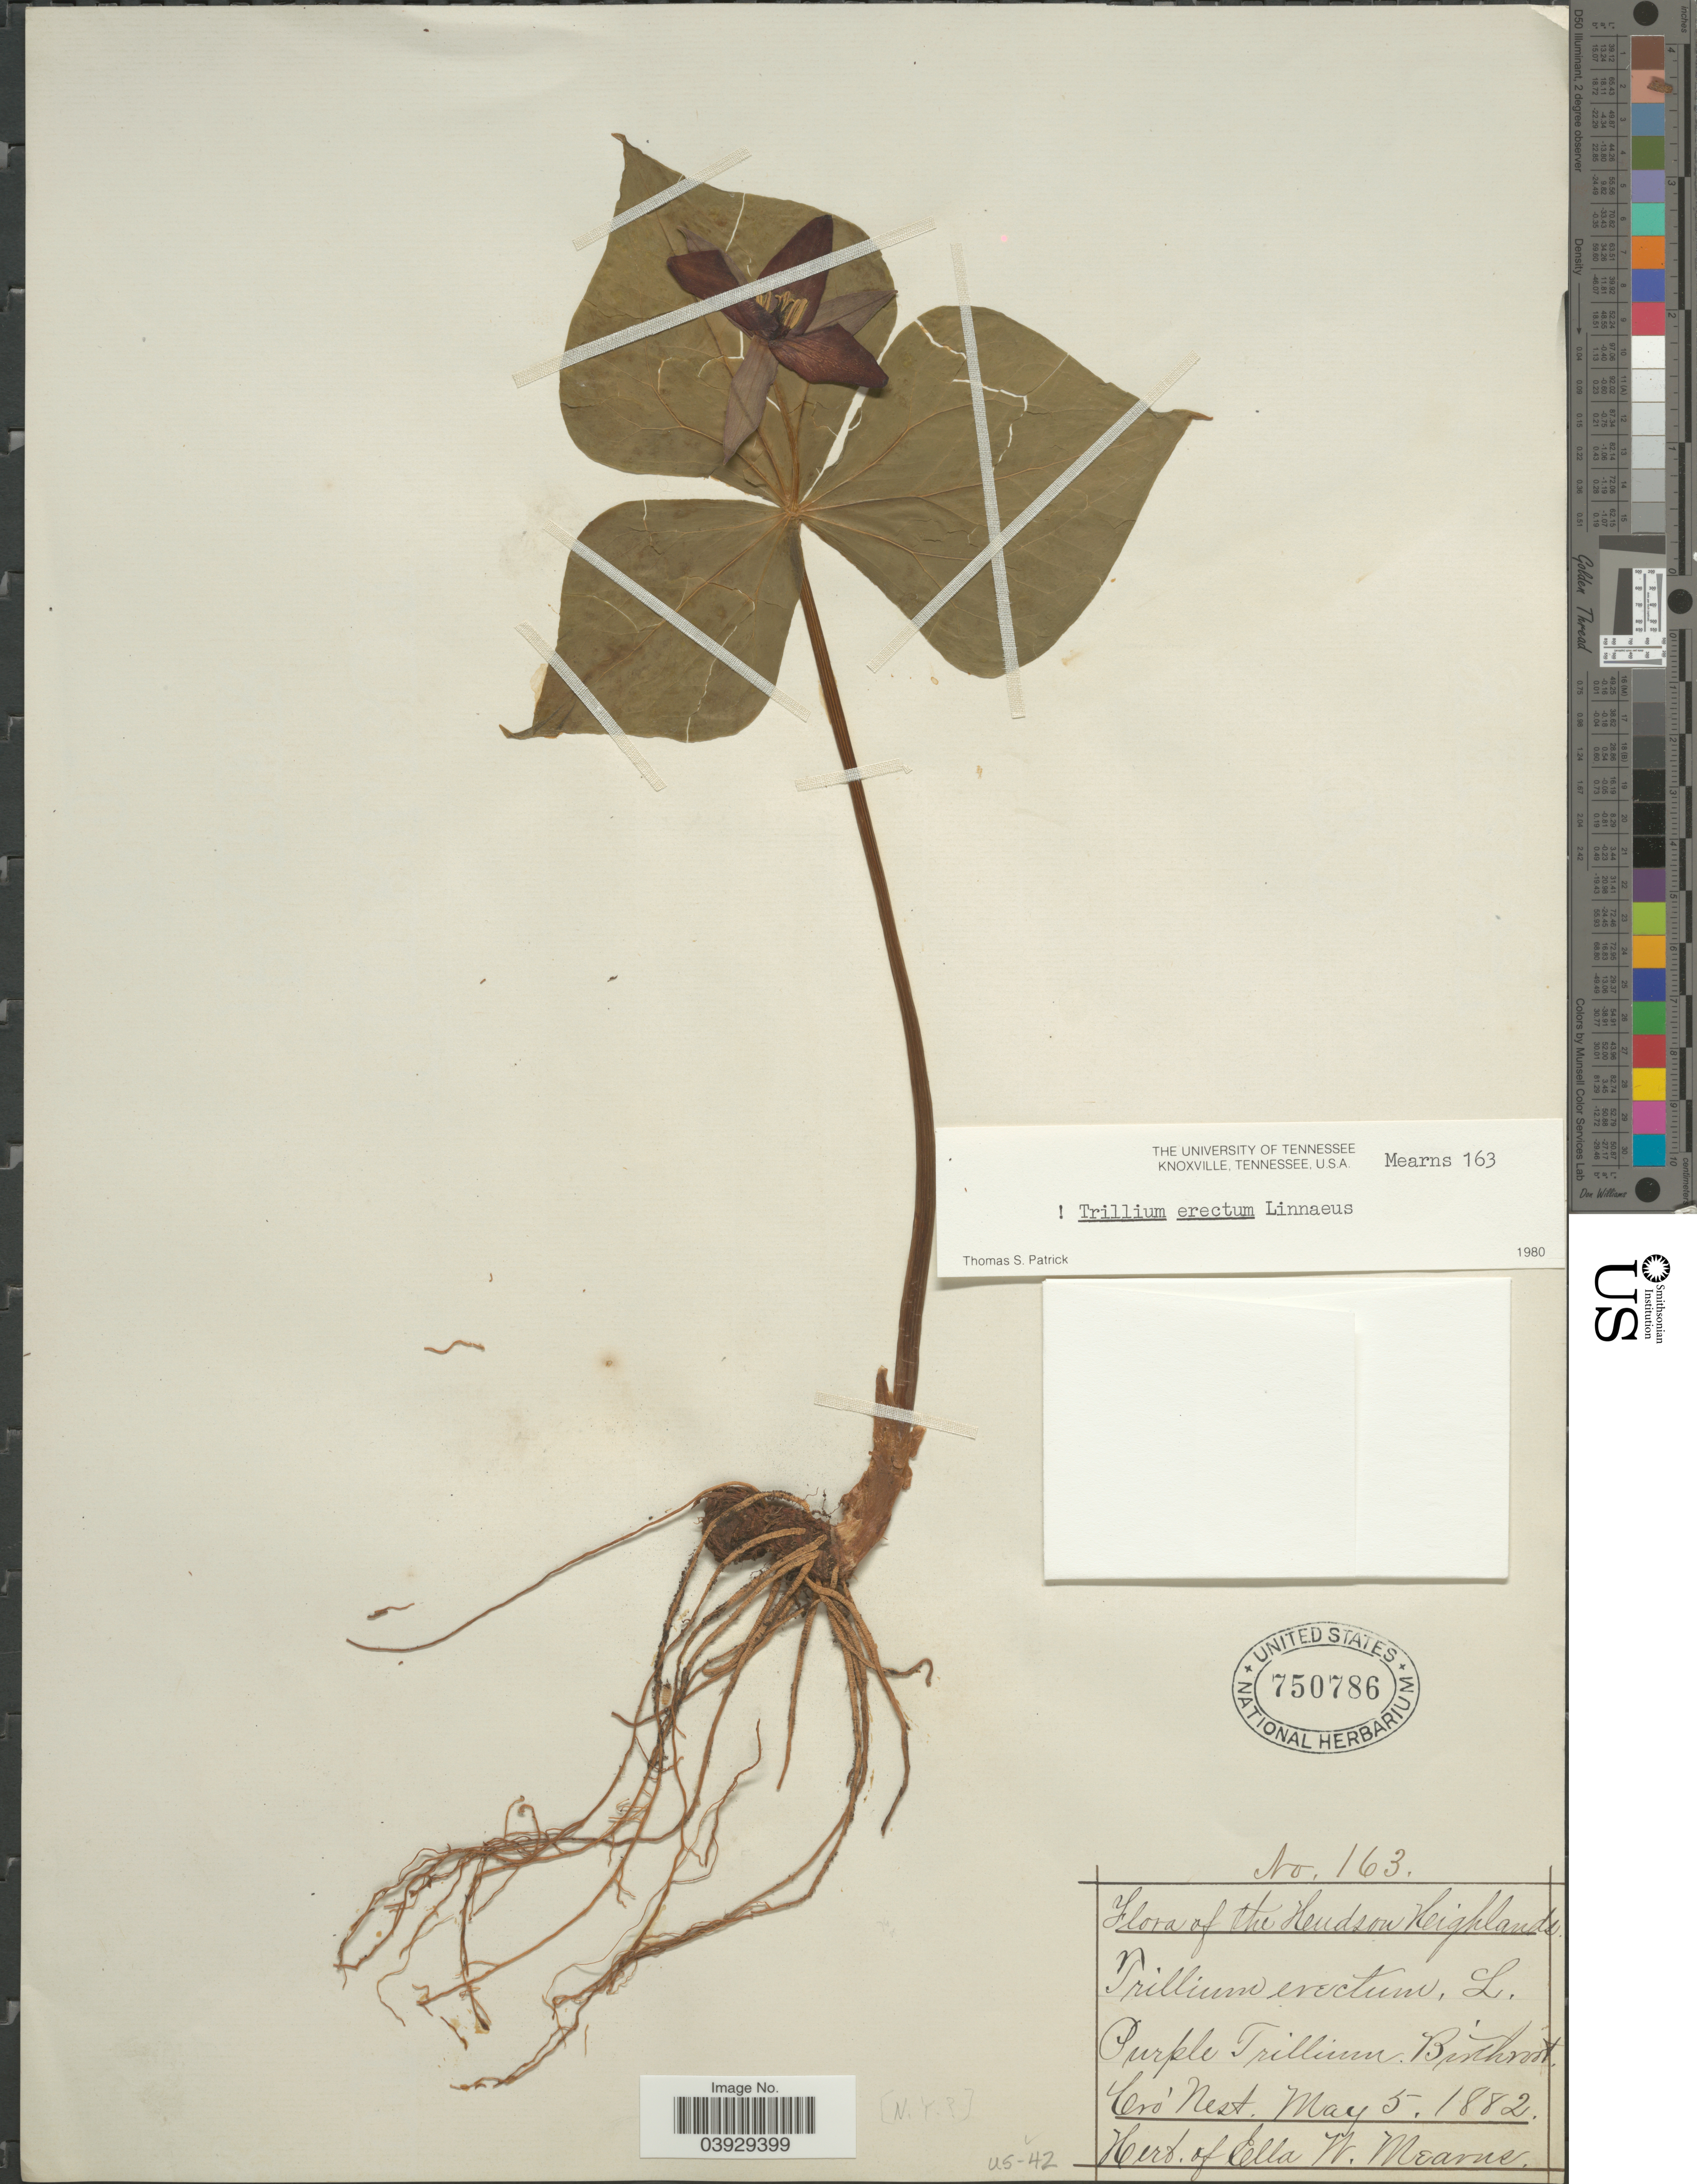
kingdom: Plantae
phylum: Tracheophyta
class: Liliopsida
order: Liliales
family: Melanthiaceae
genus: Trillium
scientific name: Trillium erectum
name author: L.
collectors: ex herb. Ella W. Mearns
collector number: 163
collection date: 1882-05-05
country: United States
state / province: New York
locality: Hudson Highlands. Cro' Nest.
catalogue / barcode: US 750786